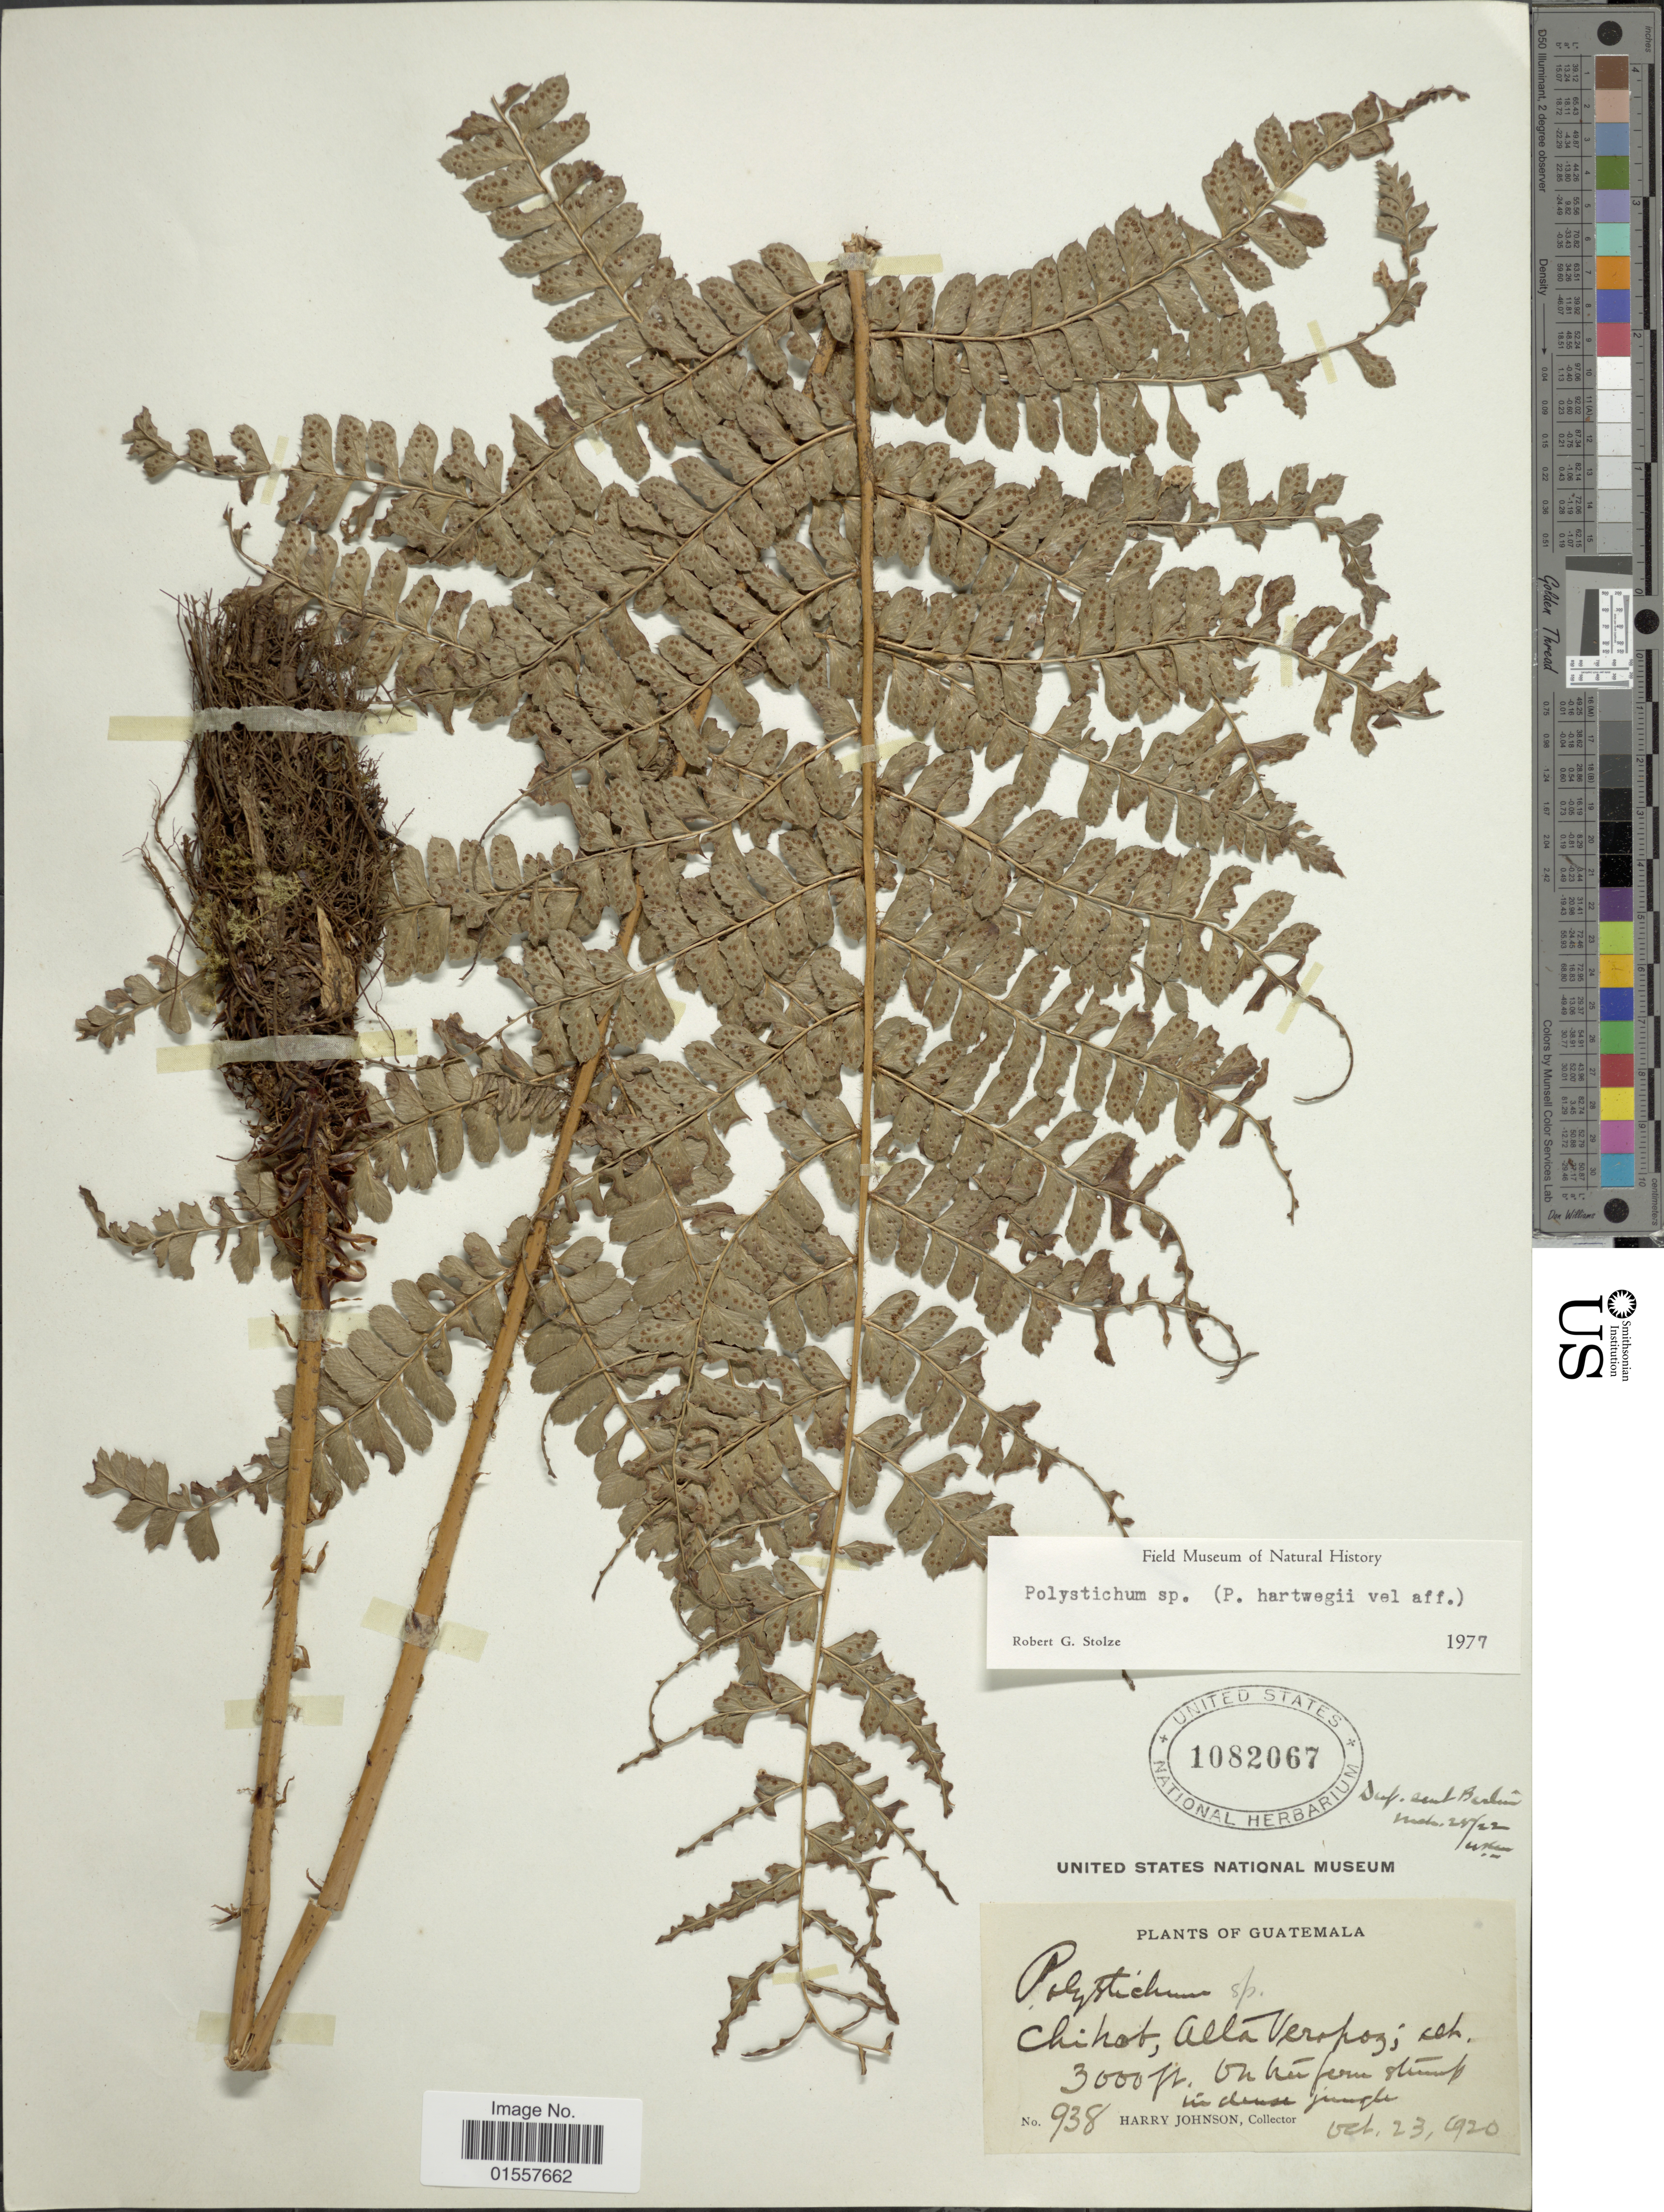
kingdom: Plantae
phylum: Tracheophyta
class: Polypodiopsida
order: Polypodiales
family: Dryopteridaceae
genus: Polystichum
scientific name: Polystichum hartwegii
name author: (Klotzsch) Hieron.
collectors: H. Johnson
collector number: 938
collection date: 1920-10-23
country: Guatemala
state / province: Alta Verapaz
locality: Chihob, Alta Verapaz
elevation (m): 914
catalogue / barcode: US 1082067